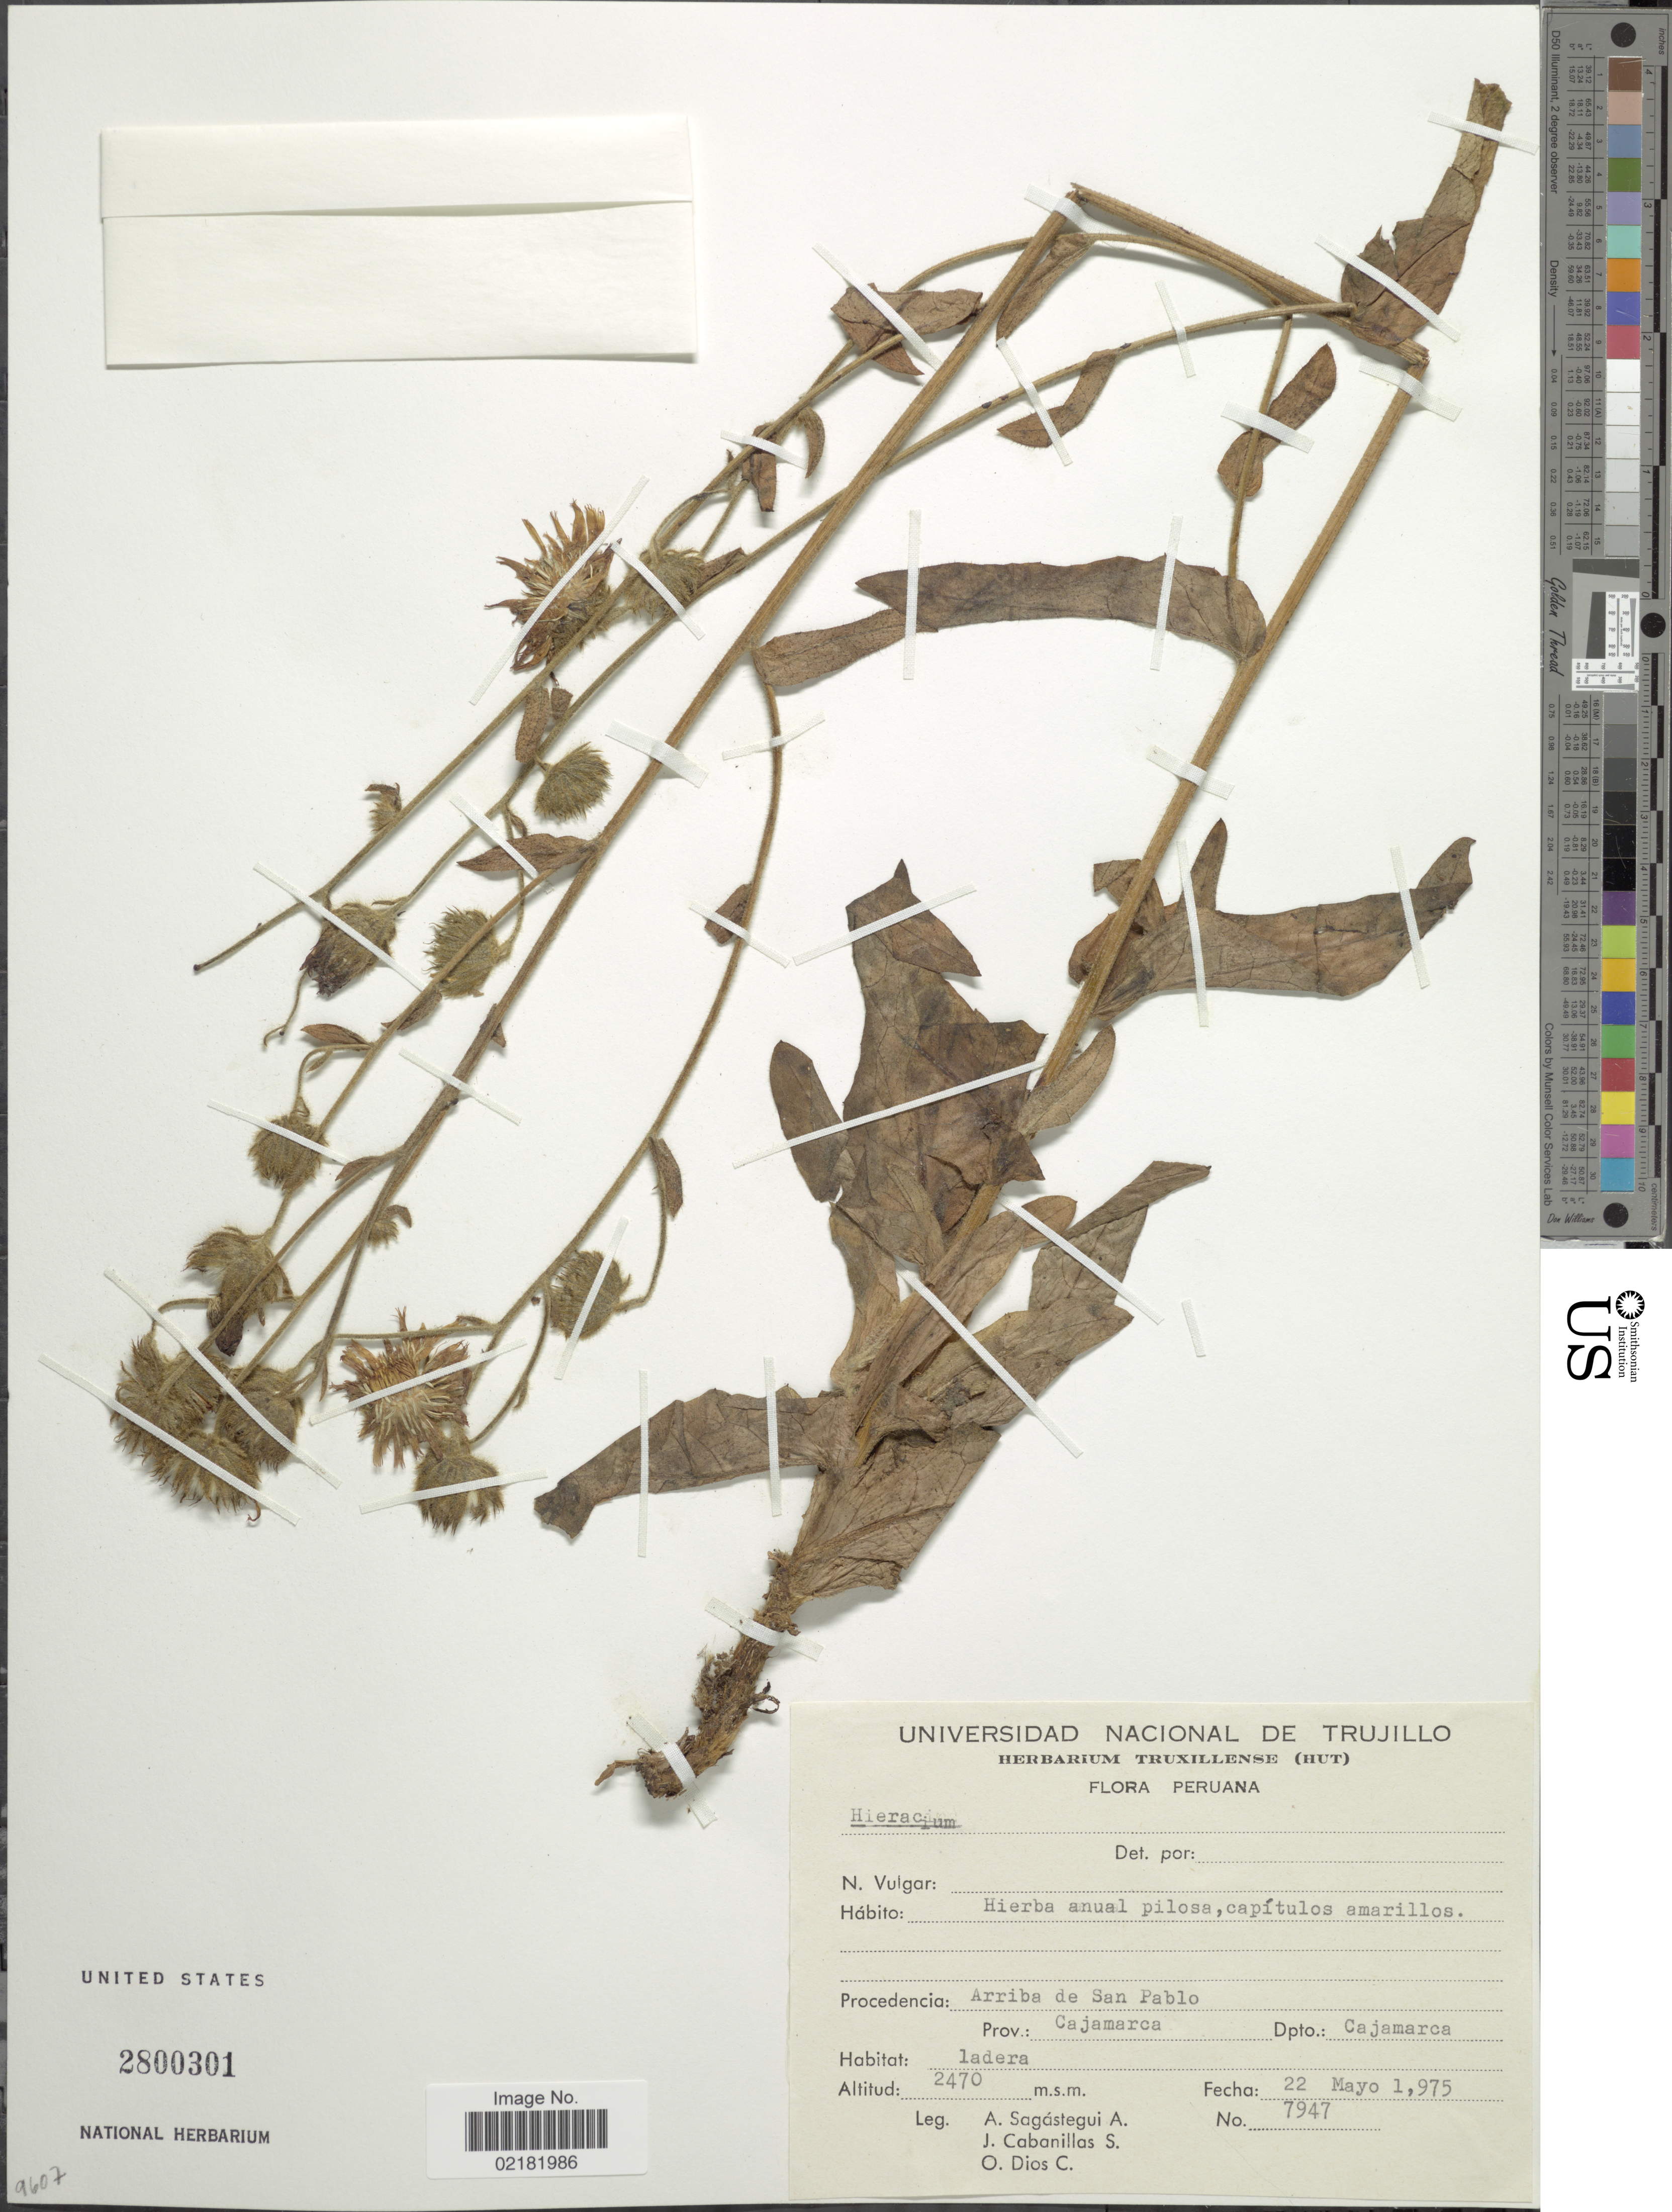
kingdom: Plantae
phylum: Tracheophyta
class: Magnoliopsida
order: Asterales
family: Asteraceae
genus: Hieracium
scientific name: Hieracium repandulare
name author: Druce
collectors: A. Sagástegui A., J. Cabanillas S. & O. Dios C.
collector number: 7947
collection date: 1975-05-22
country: Peru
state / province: Cajamarca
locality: Arriba de San Pablo, Dpto.: Cajamarca.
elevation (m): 2470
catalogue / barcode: US 2800301